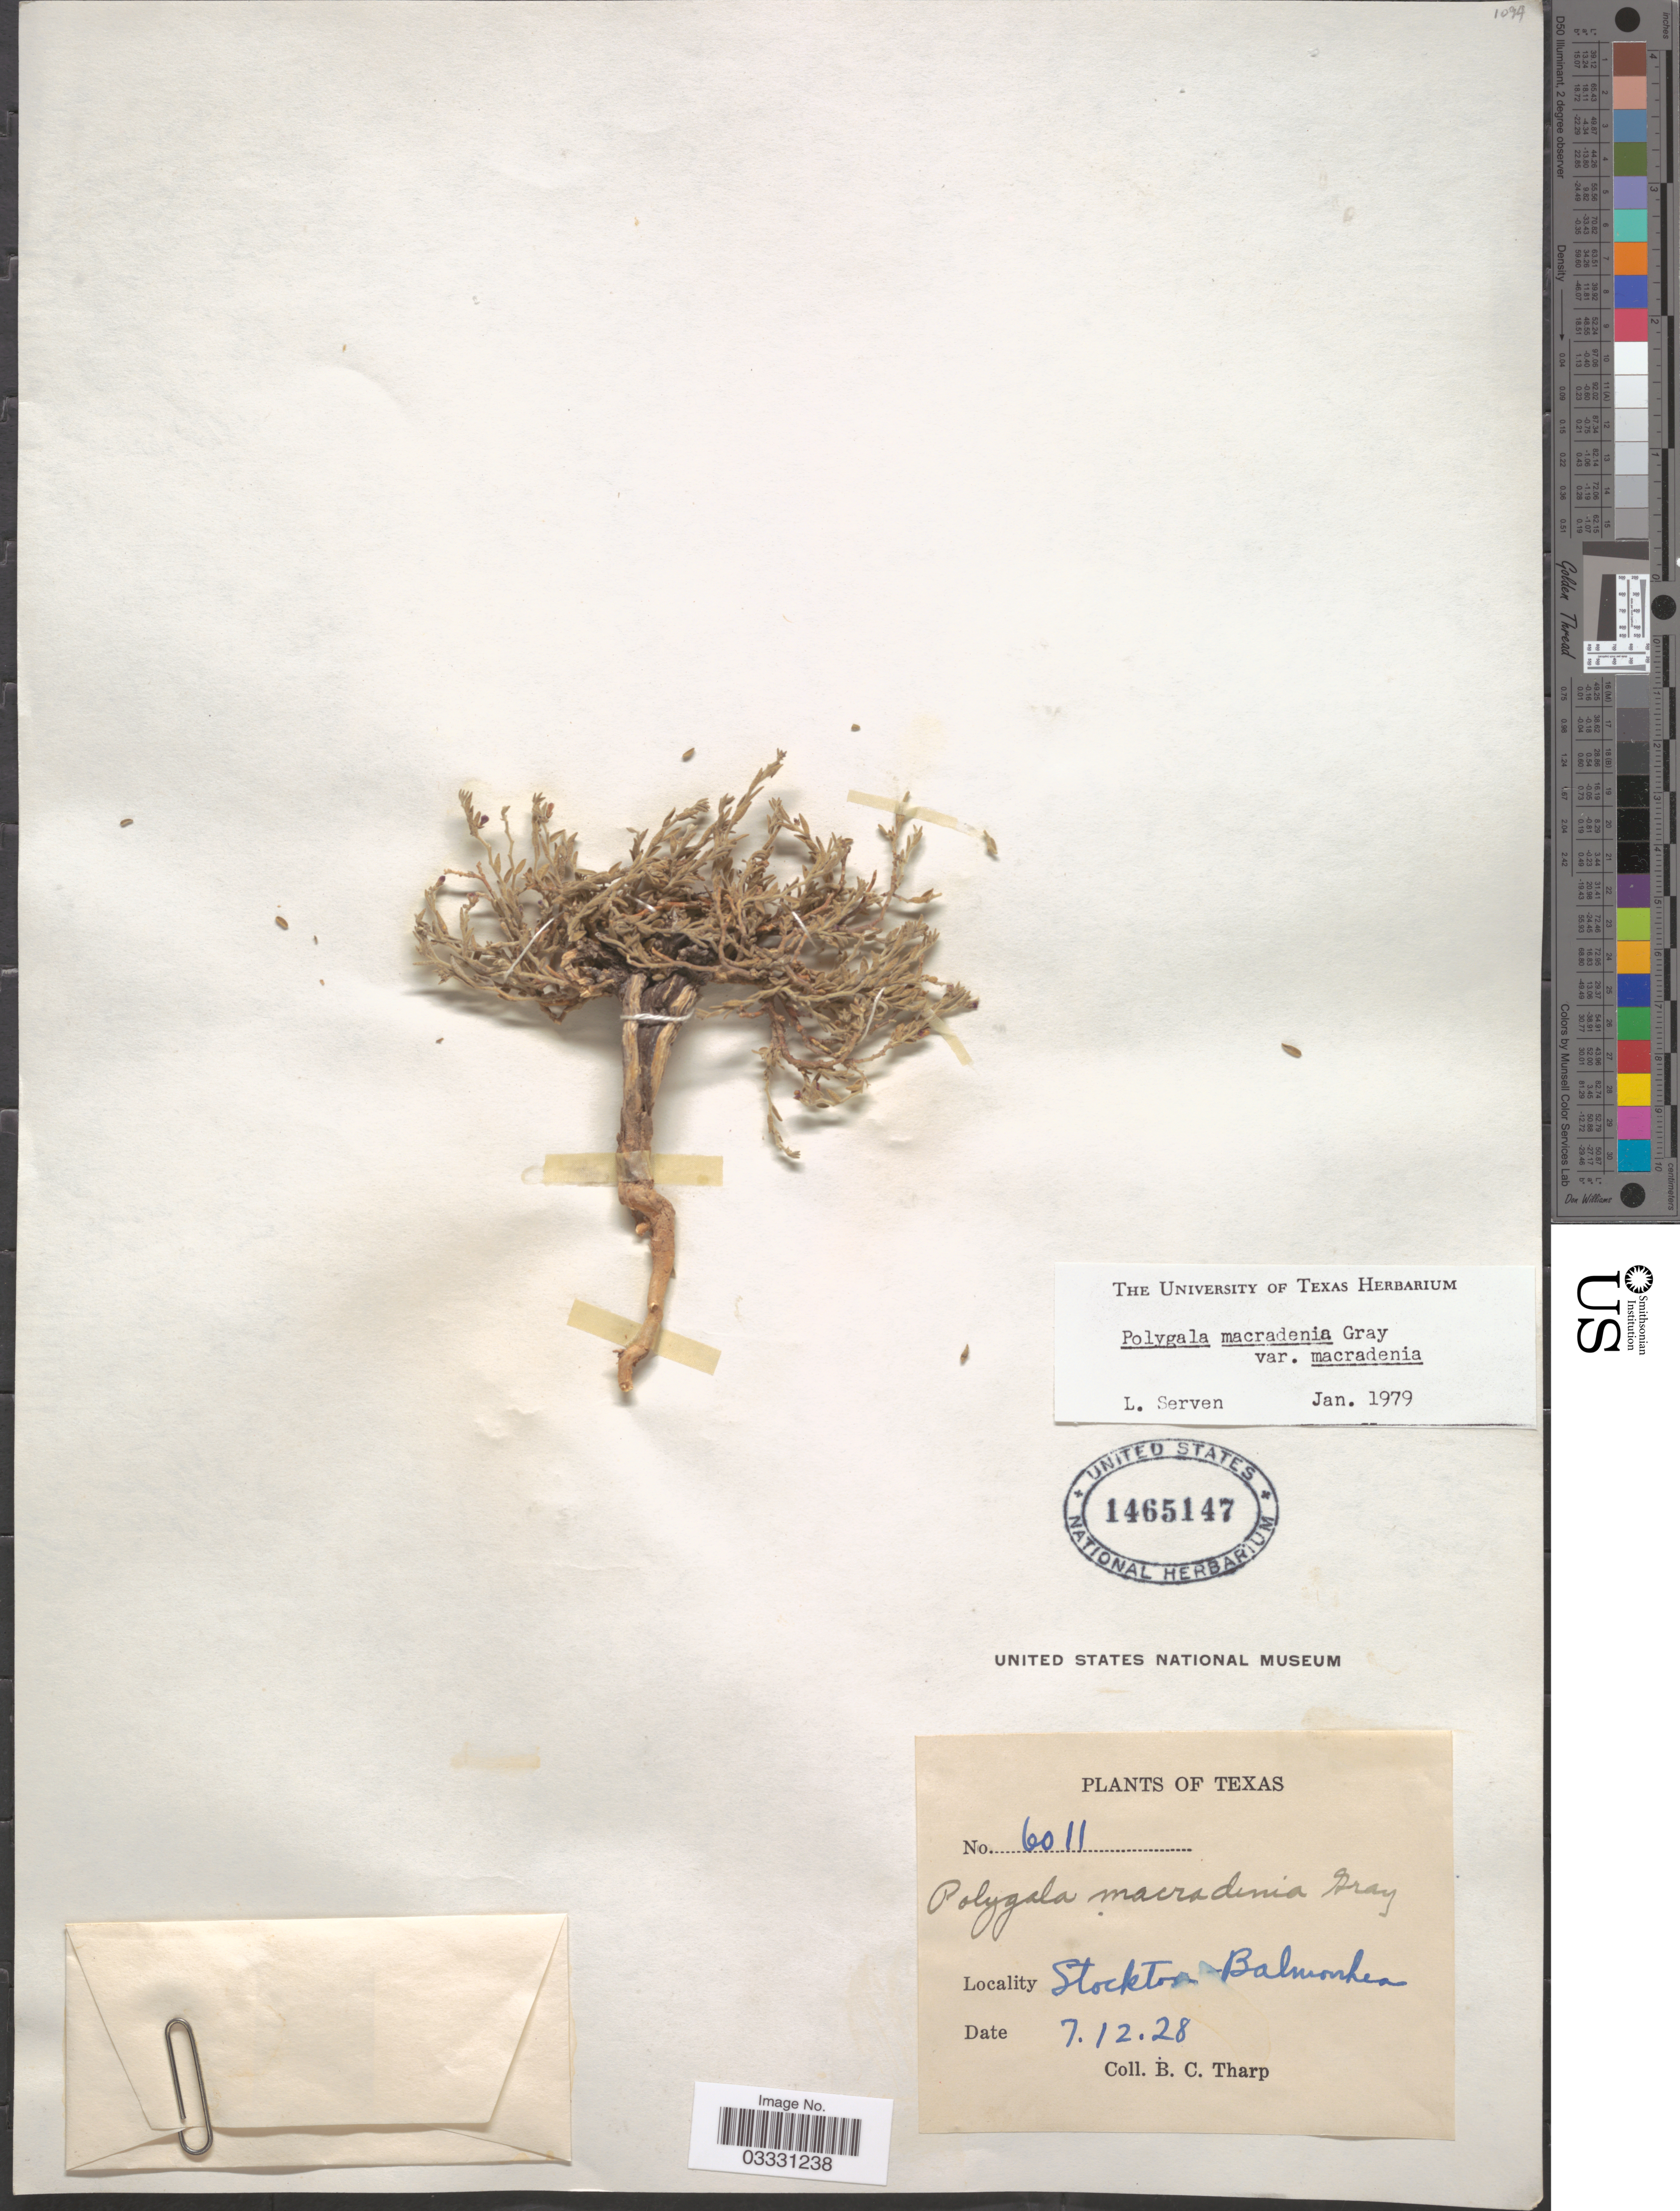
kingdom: Plantae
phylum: Tracheophyta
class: Magnoliopsida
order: Fabales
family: Polygalaceae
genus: Hebecarpa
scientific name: Hebecarpa macradenia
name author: (A. Gray) J.R. Abbott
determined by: Strong, Mark T., (BOT), Smithsonian Institution - National Museum of Natural History (UNITED STATES)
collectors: B. C. Tharp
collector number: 6011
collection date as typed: Transcribed d/m/y: 12/7/28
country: United States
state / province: Texas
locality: Stockton Balmorrhea.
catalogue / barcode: US 1465147